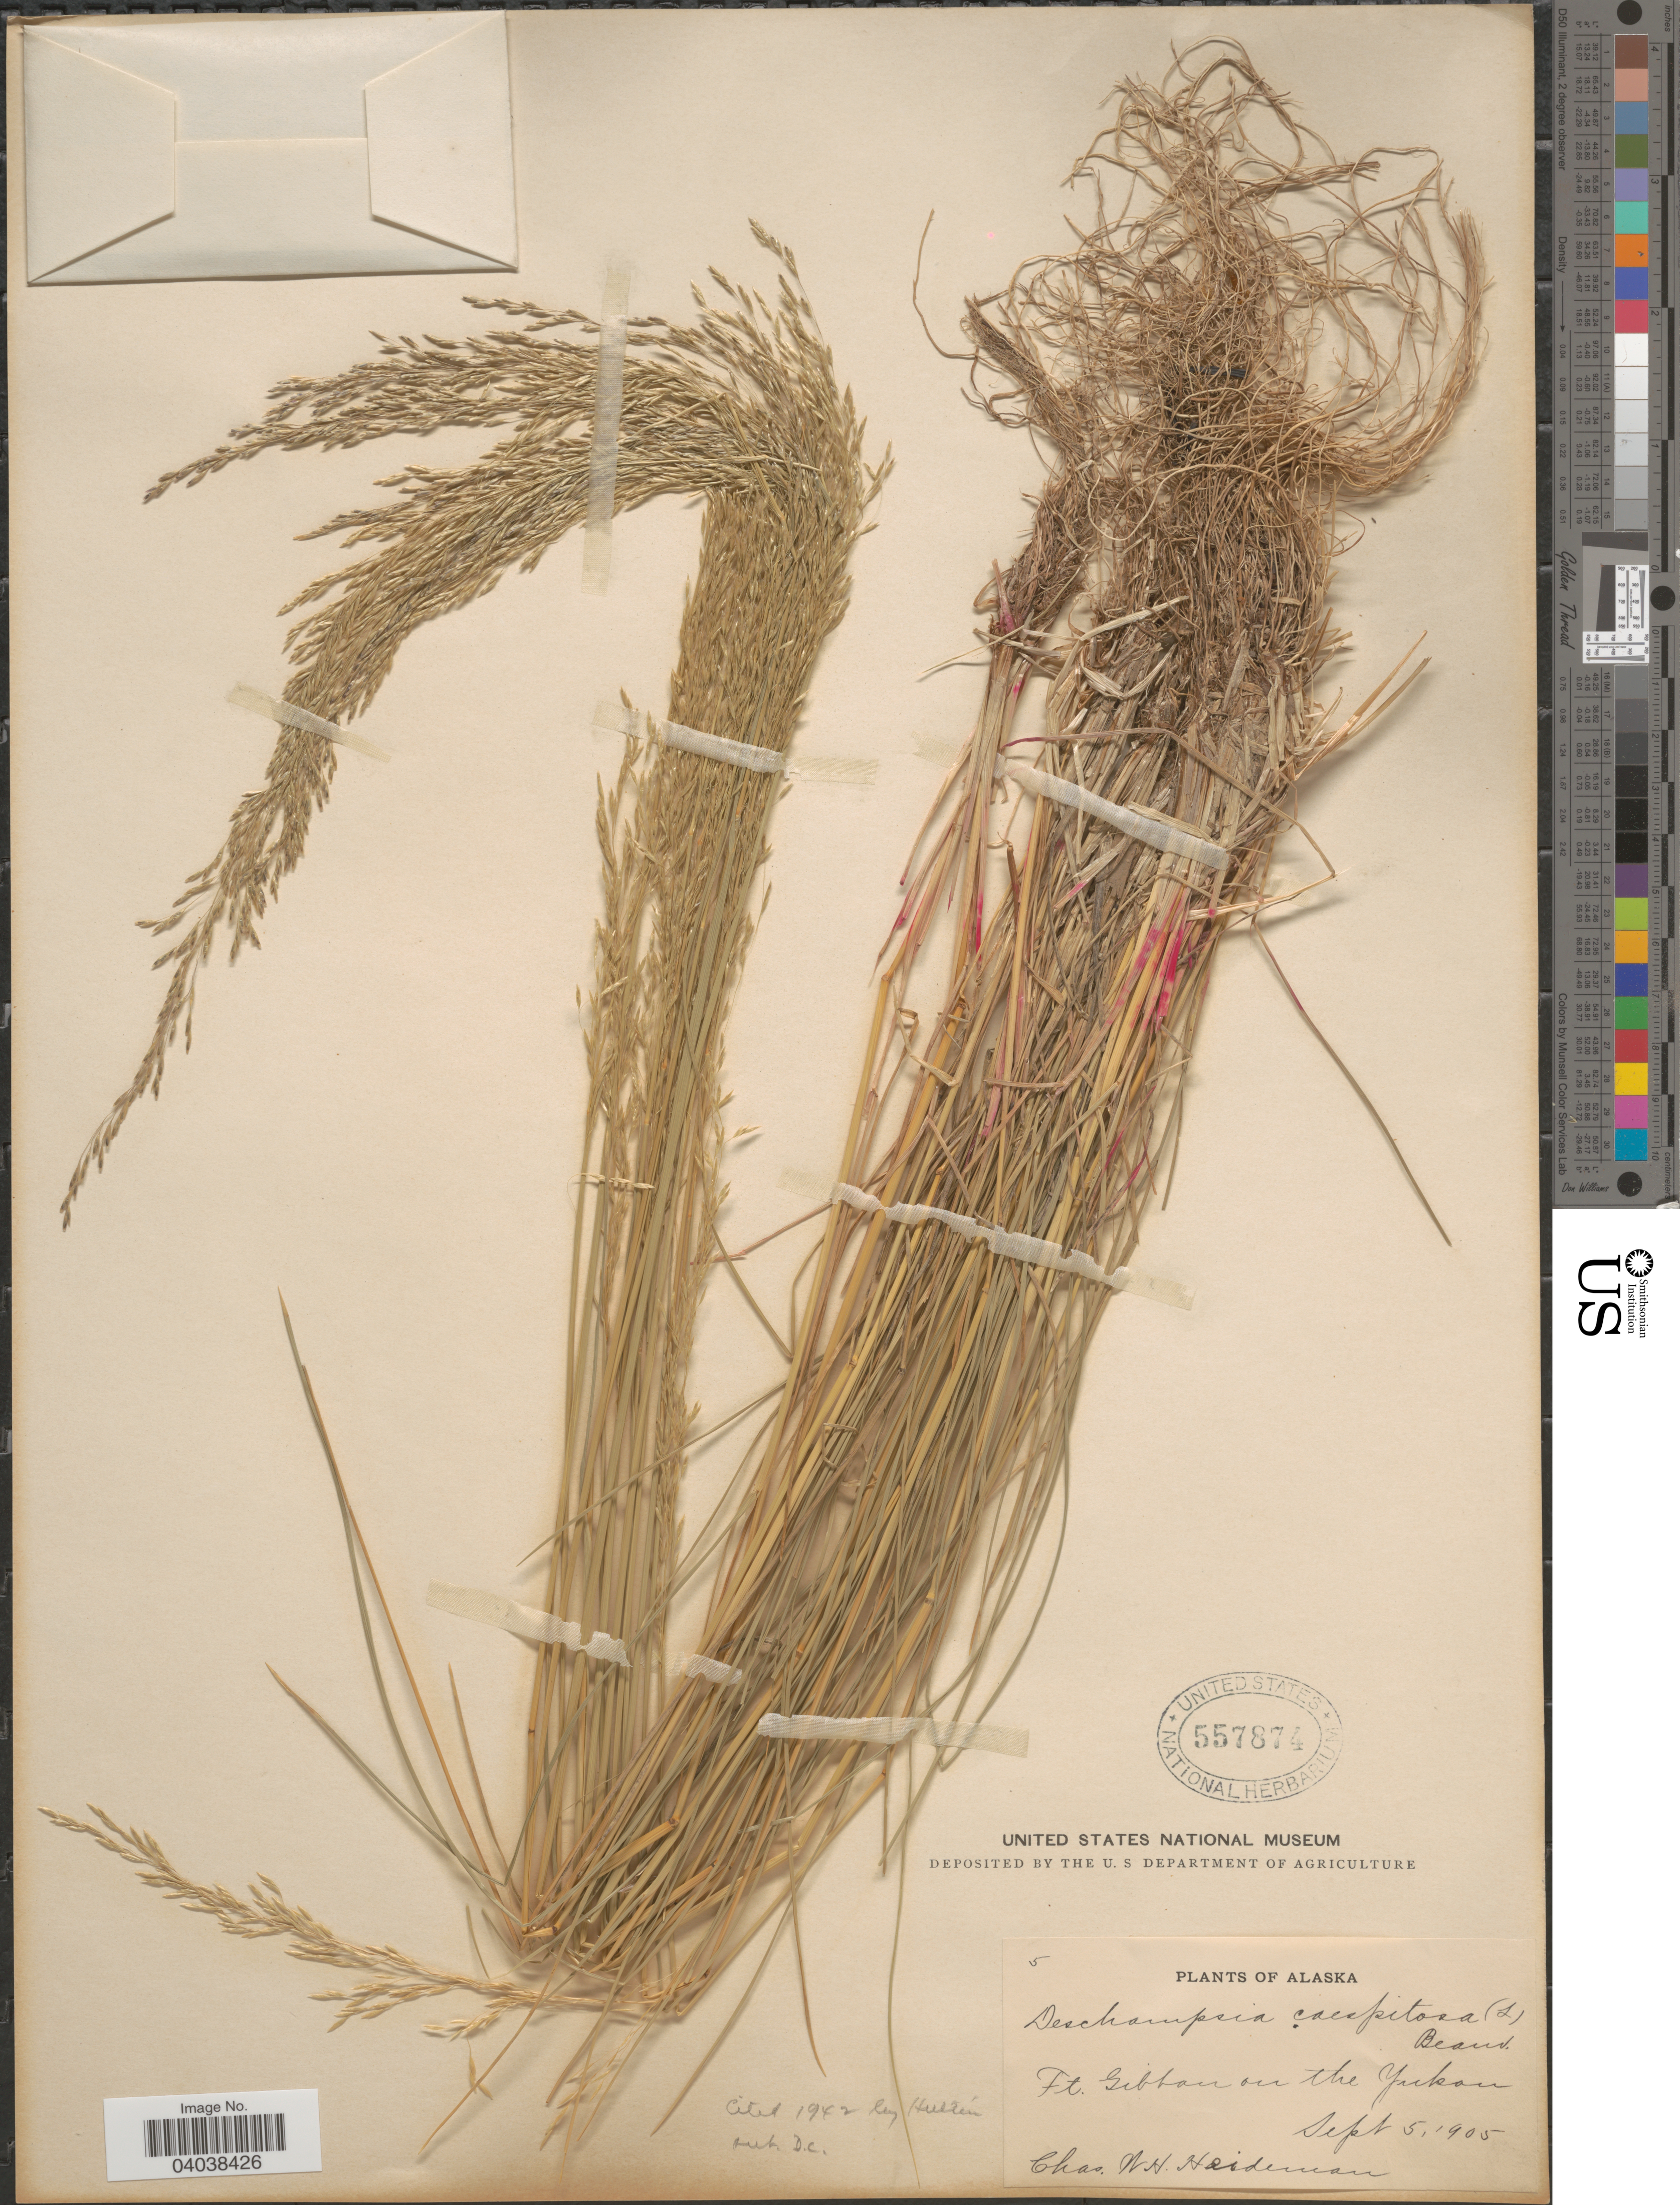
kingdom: Plantae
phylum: Tracheophyta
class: Liliopsida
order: Poales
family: Poaceae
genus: Deschampsia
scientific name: Deschampsia cespitosa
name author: (L.) P. Beauv.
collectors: C. Heideman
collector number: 5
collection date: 1905-09-05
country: United States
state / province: Alaska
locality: Ft. Gibbon on the Yukon.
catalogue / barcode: US 557874